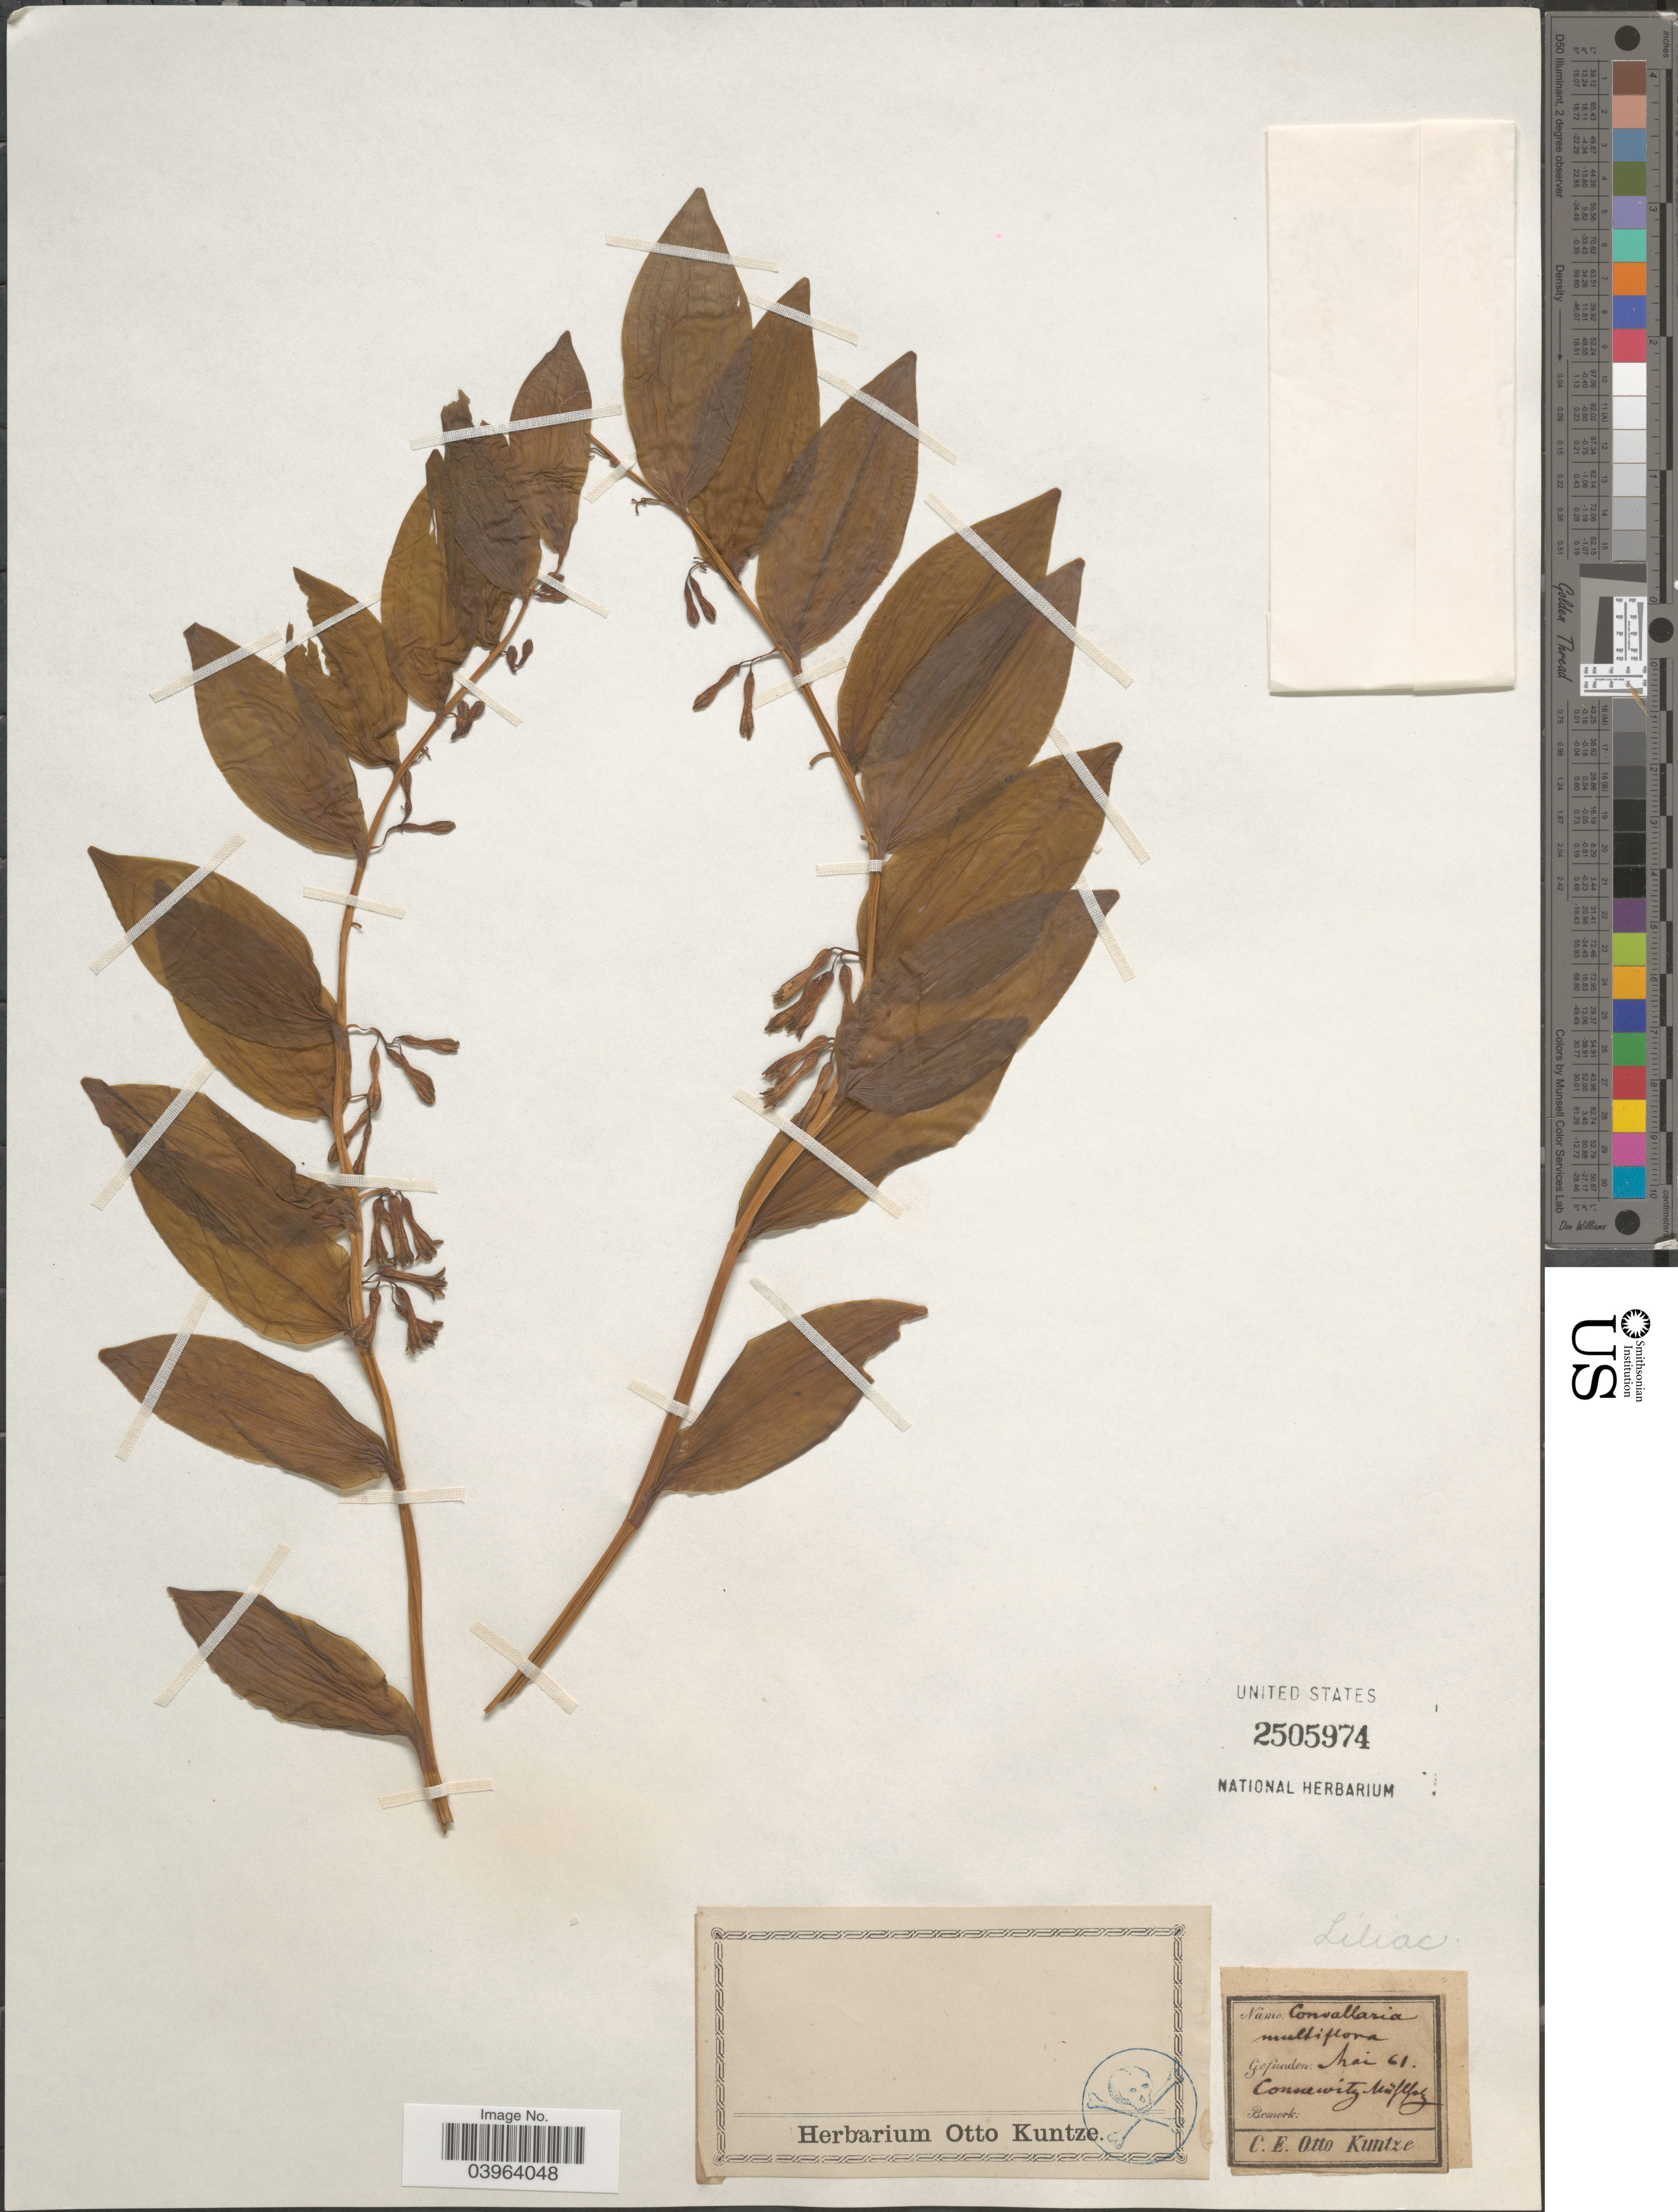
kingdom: Plantae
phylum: Tracheophyta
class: Liliopsida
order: Asparagales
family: Asparagaceae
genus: Polygonatum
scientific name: Polygonatum multiflorum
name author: (L.) All.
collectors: C.E.O. Kuntze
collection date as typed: Transcribed d/m/y: /5/61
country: Germany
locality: Connewitz Müflloz [interpreted].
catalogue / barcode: US 2505974